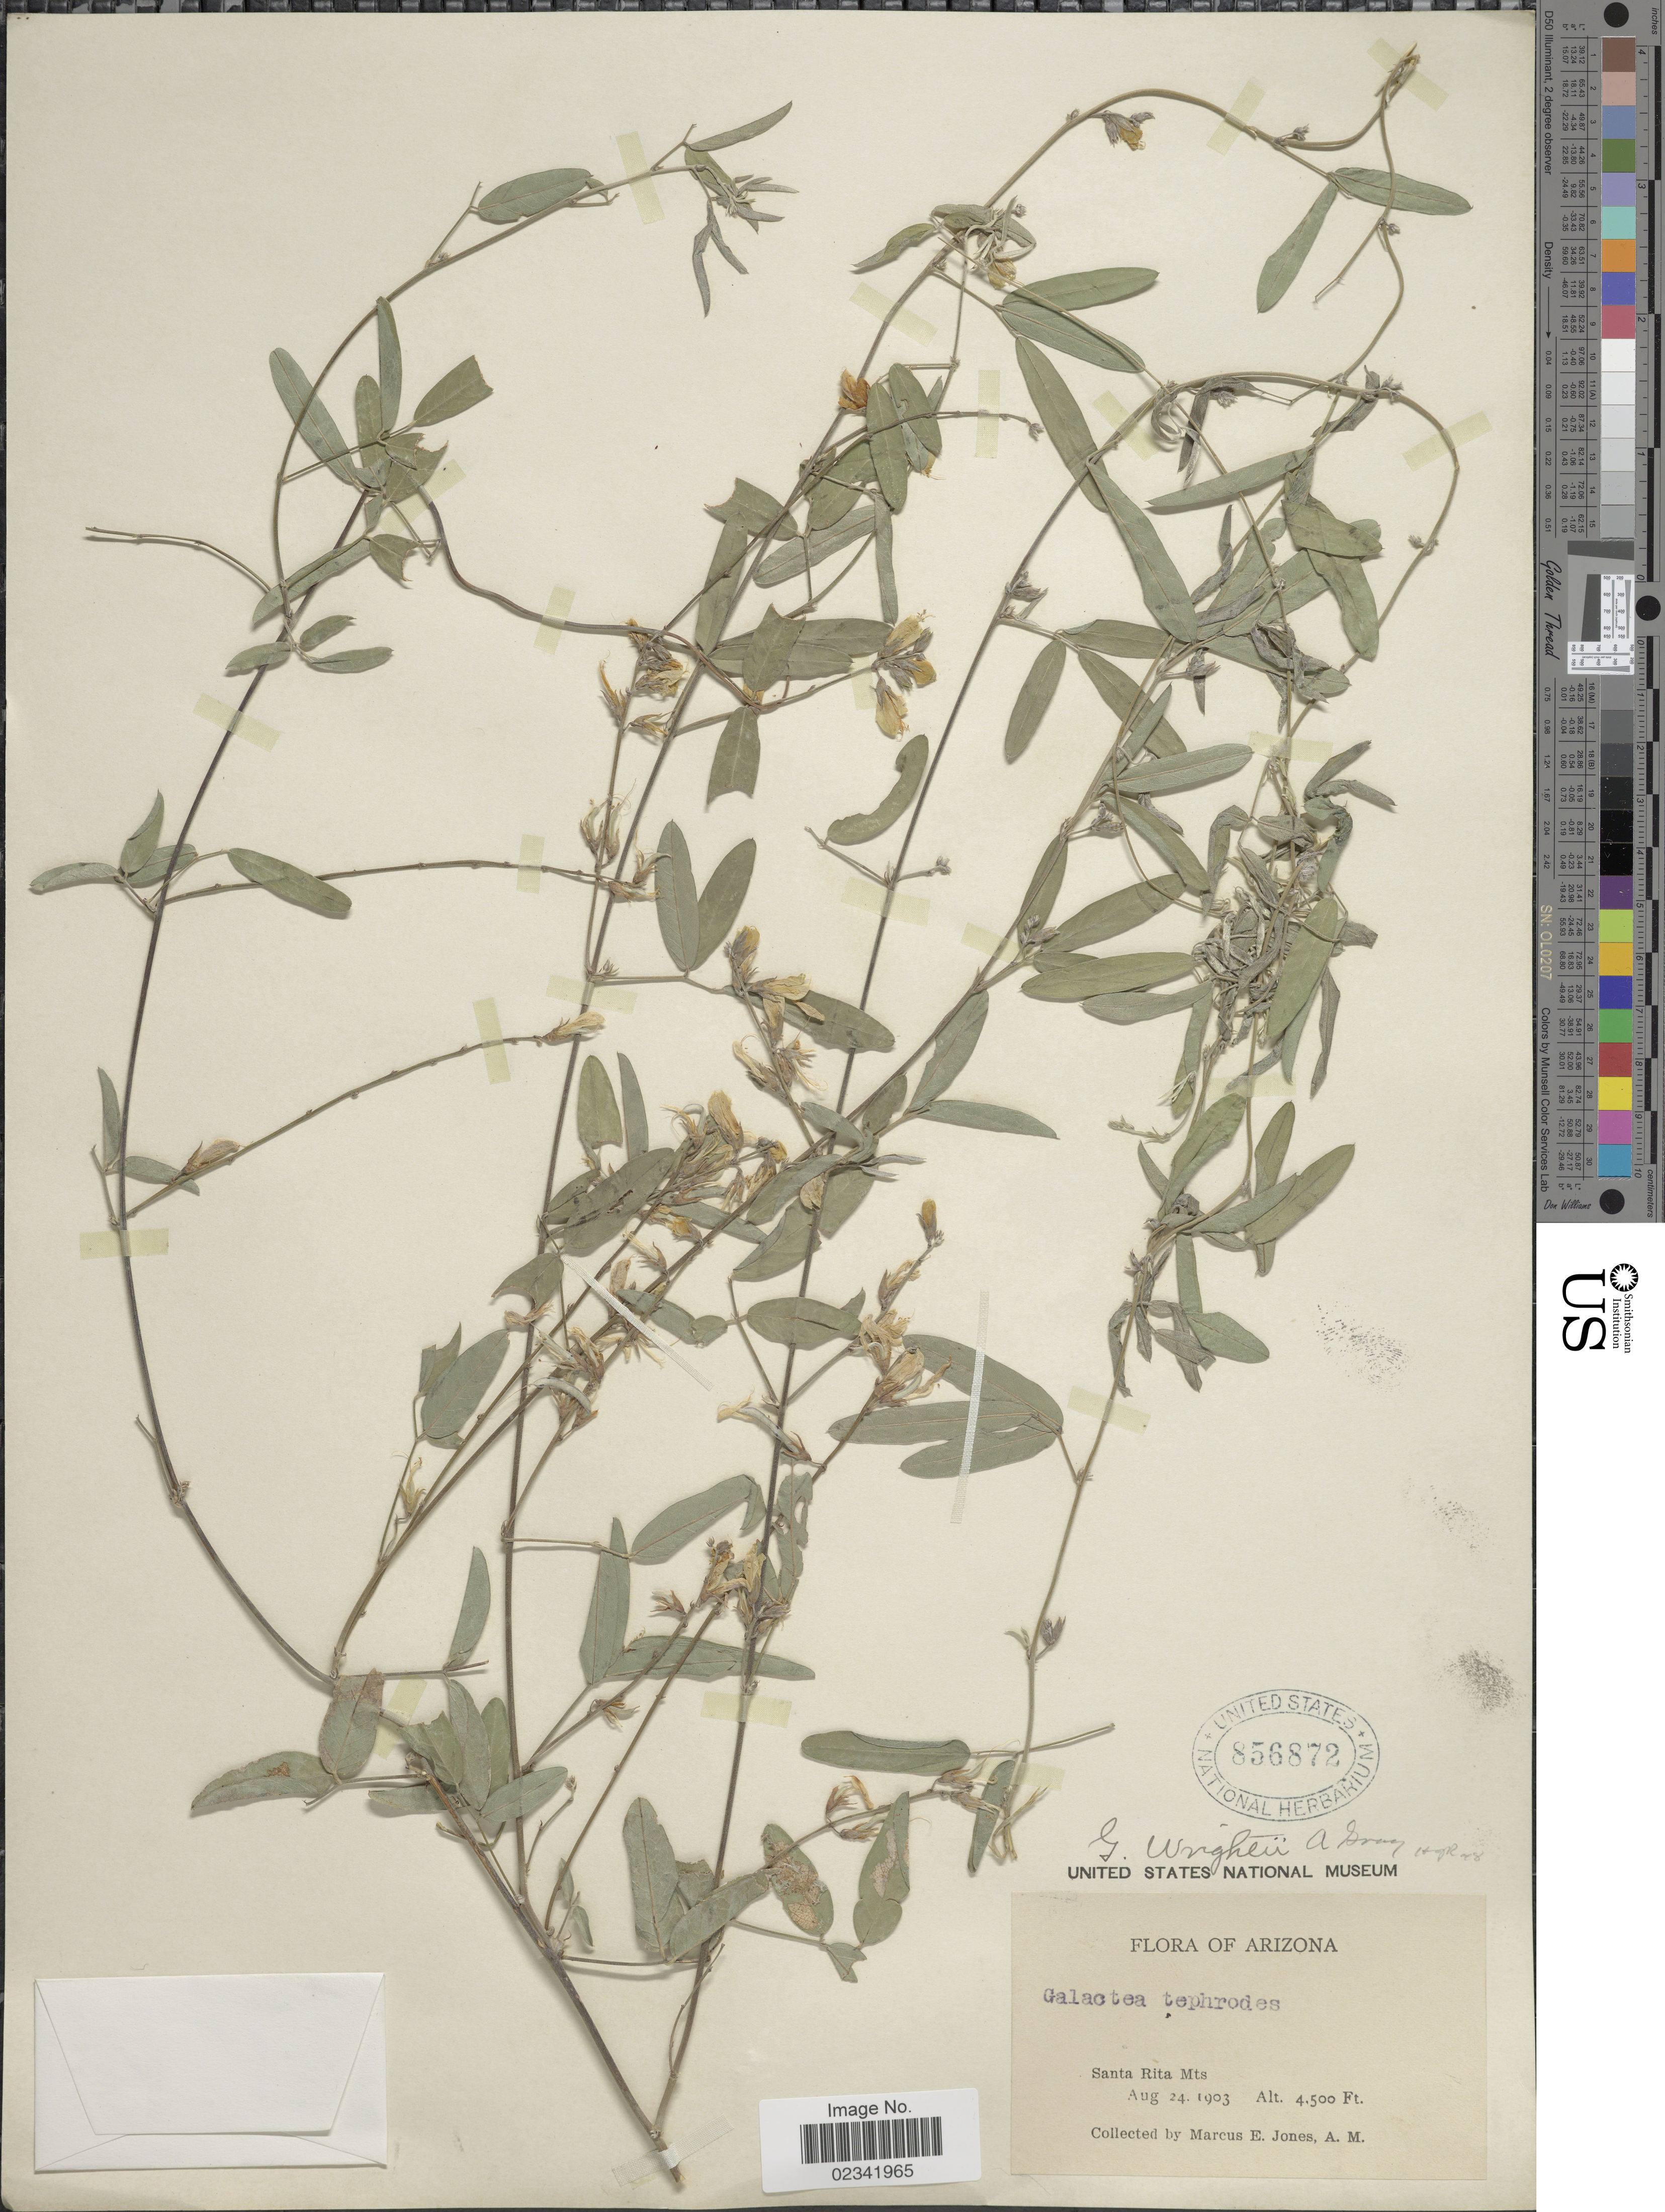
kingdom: Plantae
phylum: Tracheophyta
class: Magnoliopsida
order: Fabales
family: Fabaceae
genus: Galactia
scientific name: Galactia wrightii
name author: A. Gray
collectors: M. E. Jones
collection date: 1903-08-24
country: United States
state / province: Arizona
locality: Santa Rita Mts.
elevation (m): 1372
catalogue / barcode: US 856872